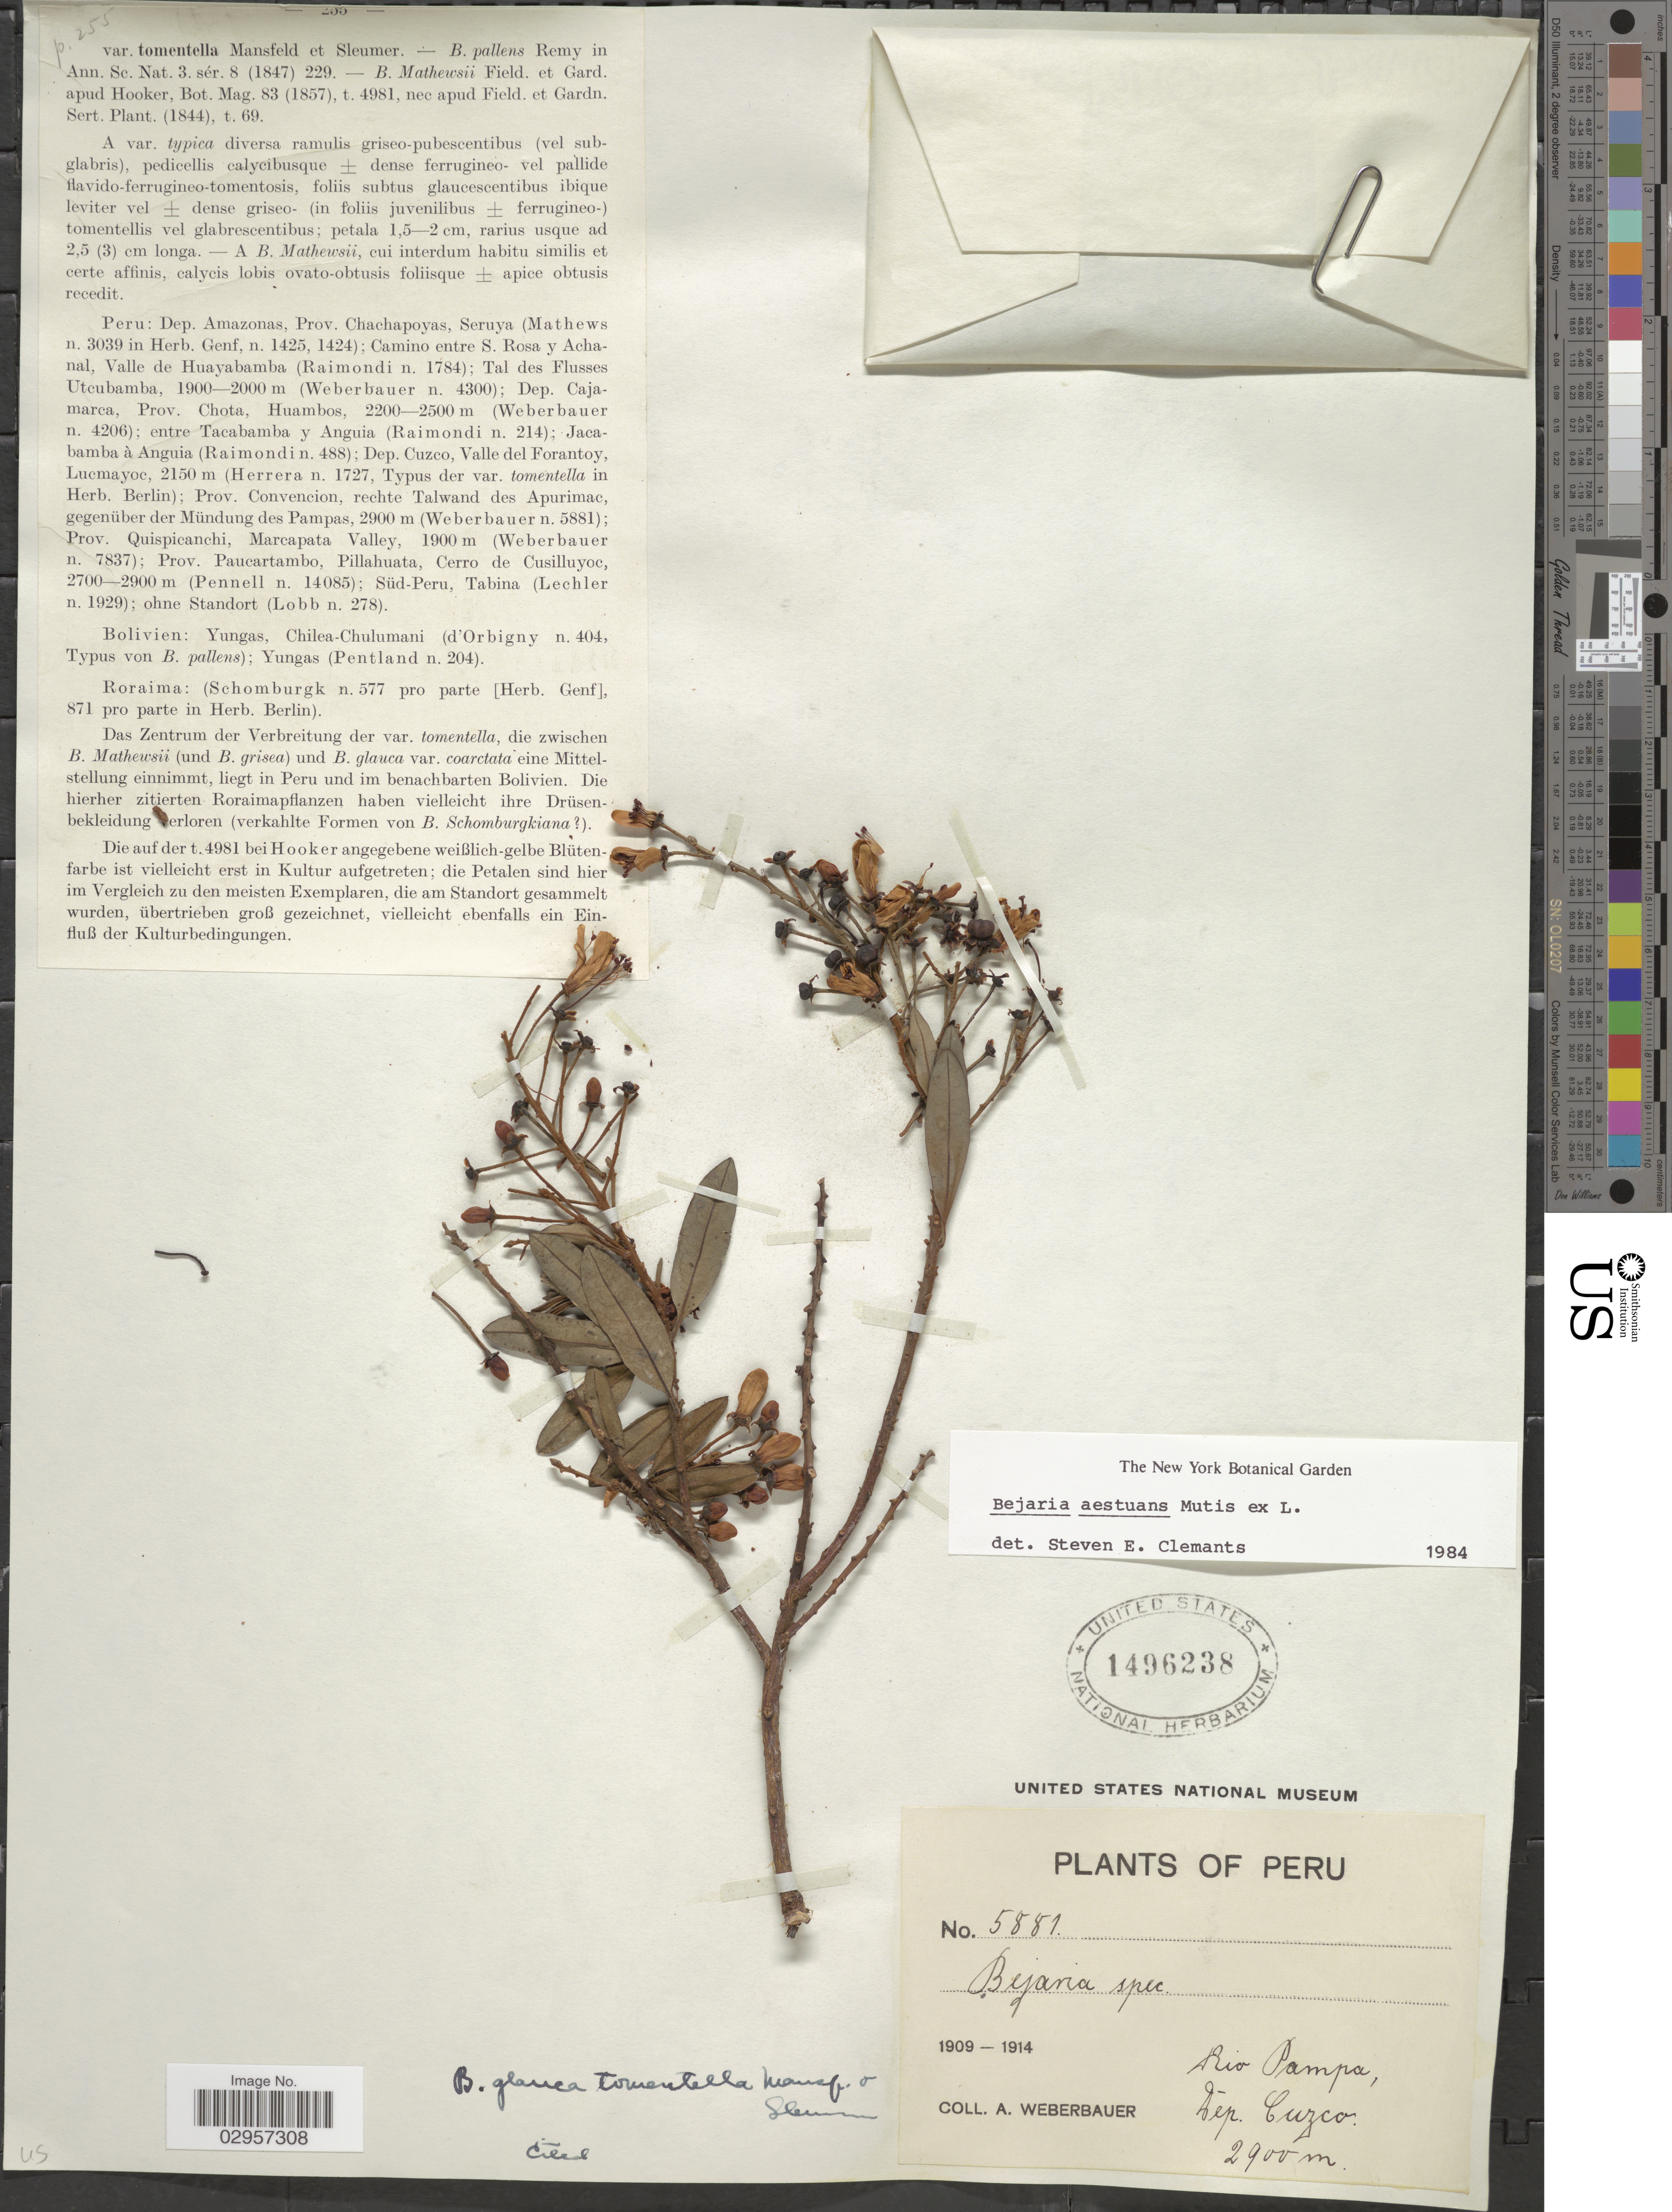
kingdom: Plantae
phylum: Tracheophyta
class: Magnoliopsida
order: Ericales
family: Ericaceae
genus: Befaria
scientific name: Befaria aestuans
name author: Mutis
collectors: A. Weberbauer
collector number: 5881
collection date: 1909/1914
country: Peru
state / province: Cusco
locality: Rio Pampa, Dep. Cuzco.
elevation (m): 2900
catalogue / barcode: US 1496238